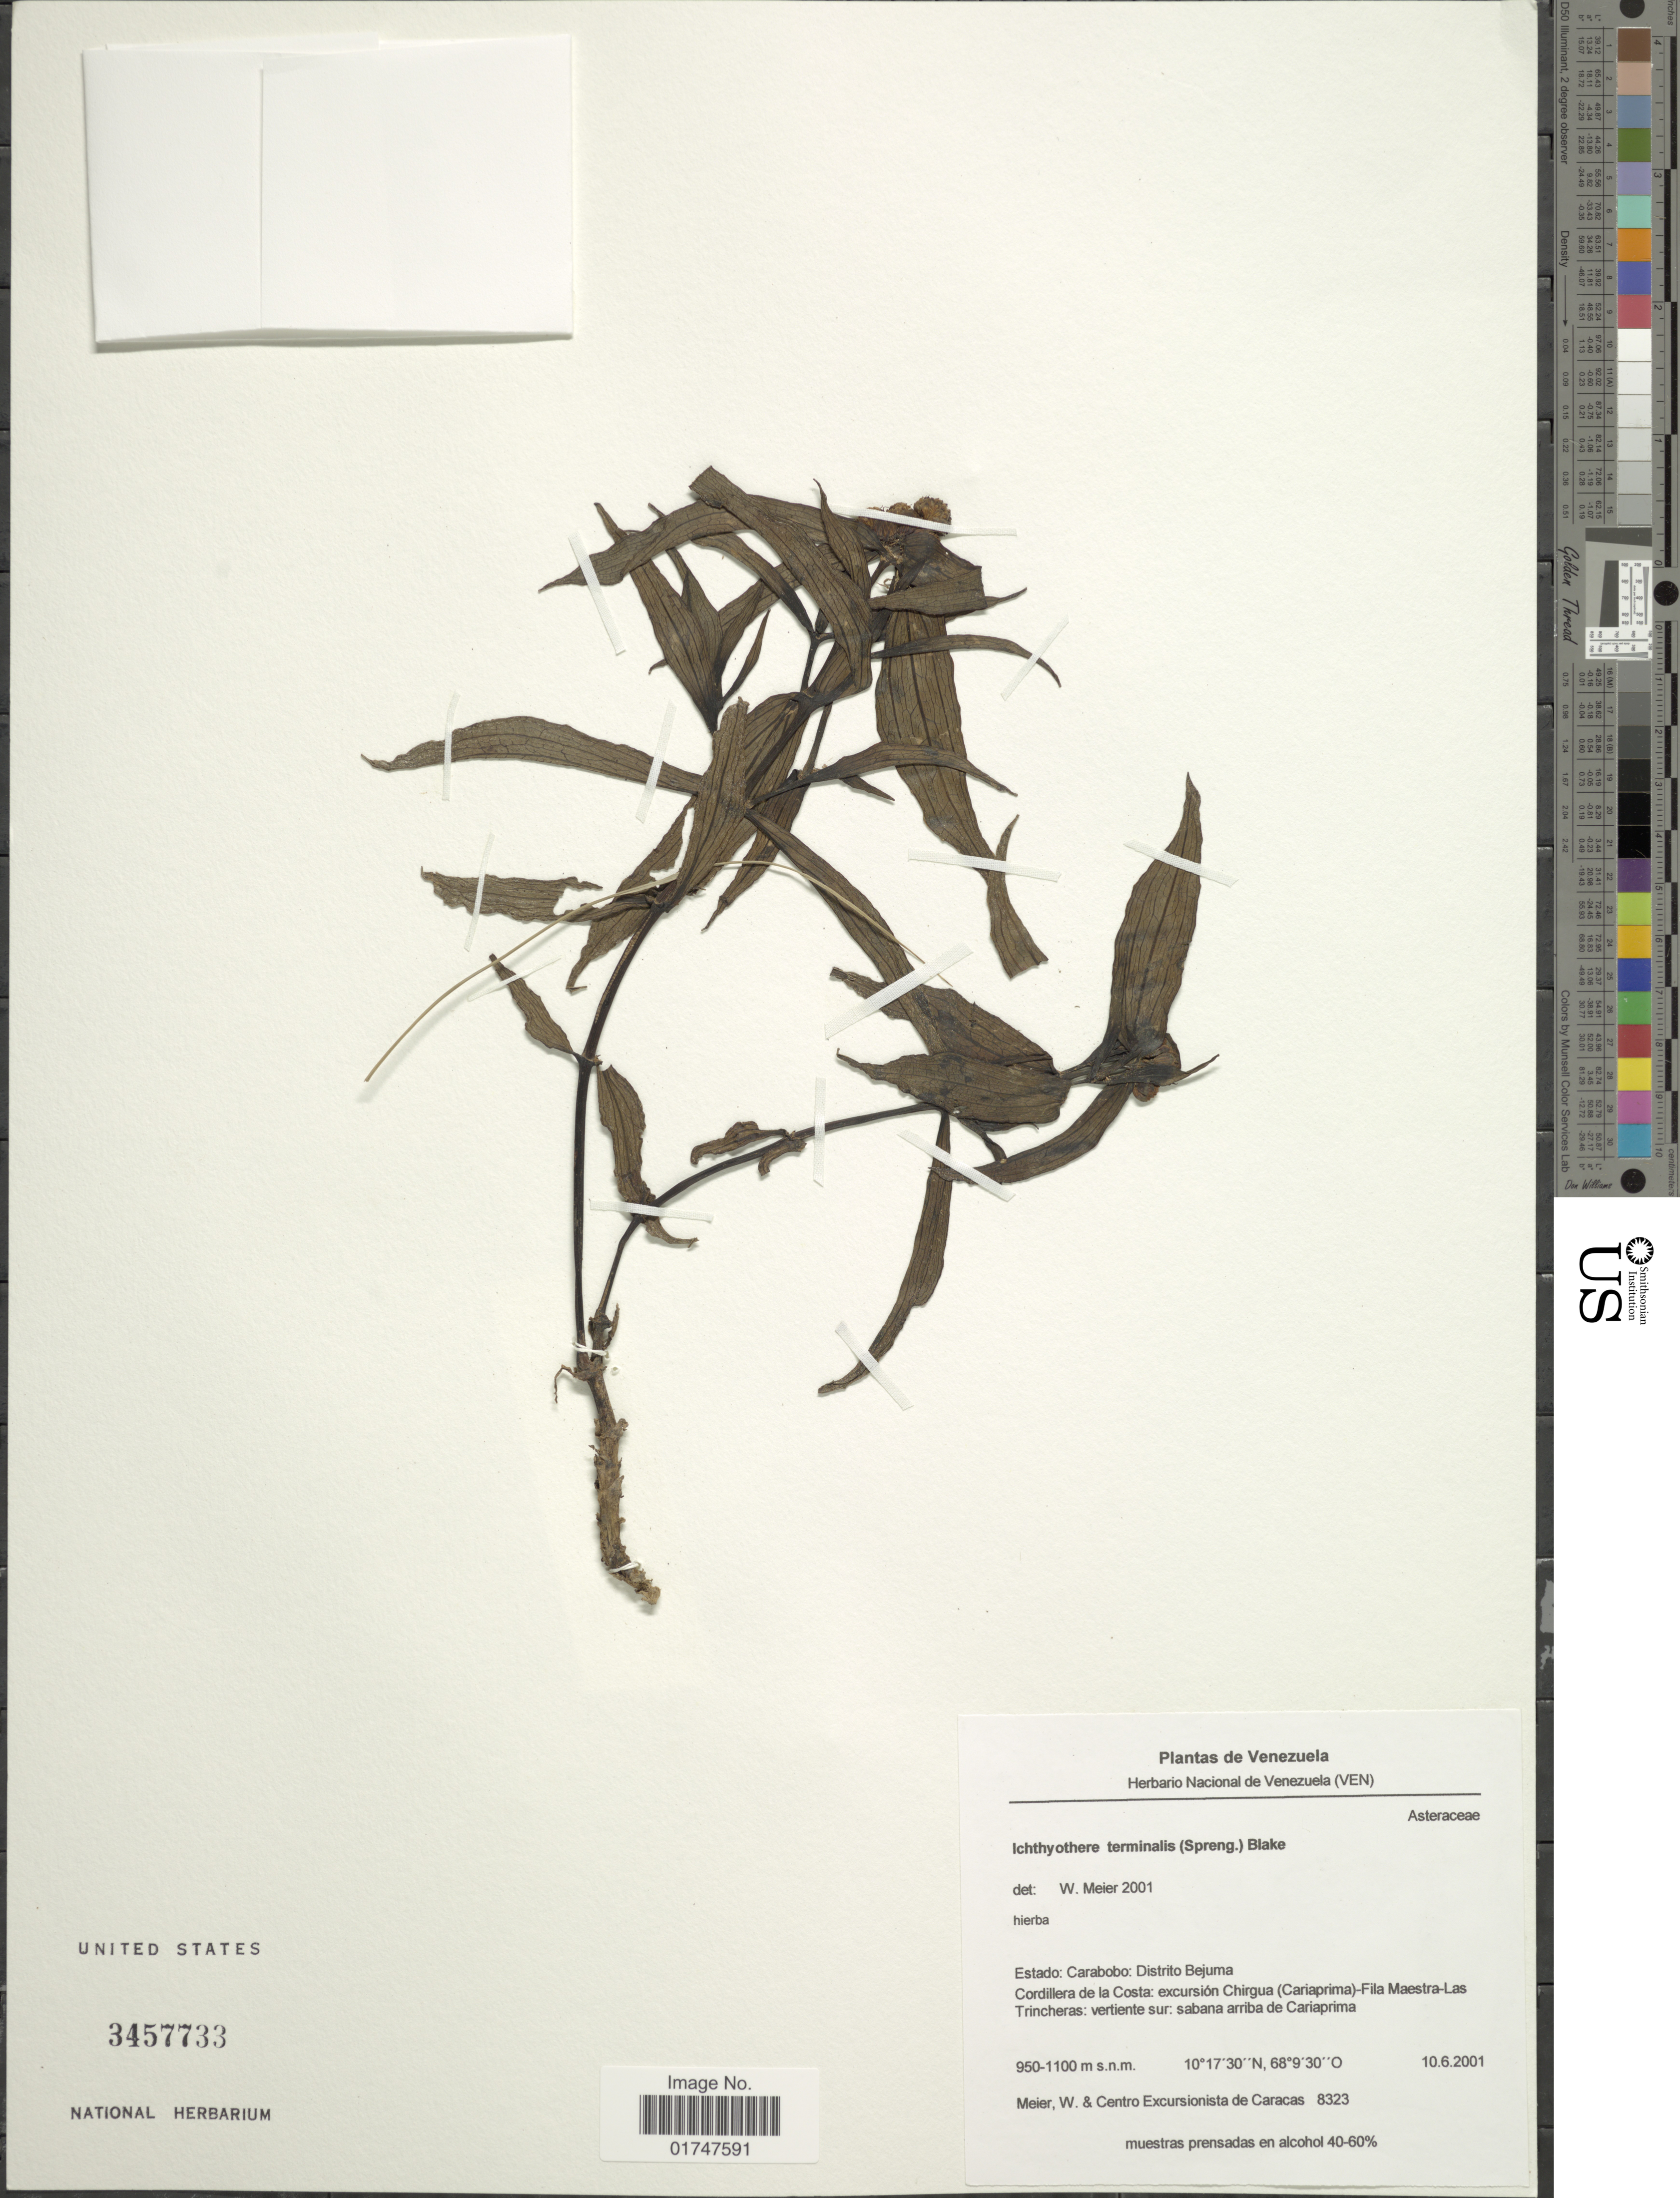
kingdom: Plantae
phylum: Tracheophyta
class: Magnoliopsida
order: Asterales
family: Asteraceae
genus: Ichthyothere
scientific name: Ichthyothere terminalis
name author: (Spreng.) S.F. Blake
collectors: W. Meier & Centro Excurs. Caracas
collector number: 8323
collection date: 2001-06-10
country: Venezuela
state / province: Carabobo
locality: Estado: Carabobo: Distrito Bejuma. Cordillera de la Costa: excursión Chirgua (Cariaprima)- Fila Maestra - Las Trincheras: vertiente sur: sabana arriba de Cariaprima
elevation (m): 950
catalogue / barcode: US 3457733